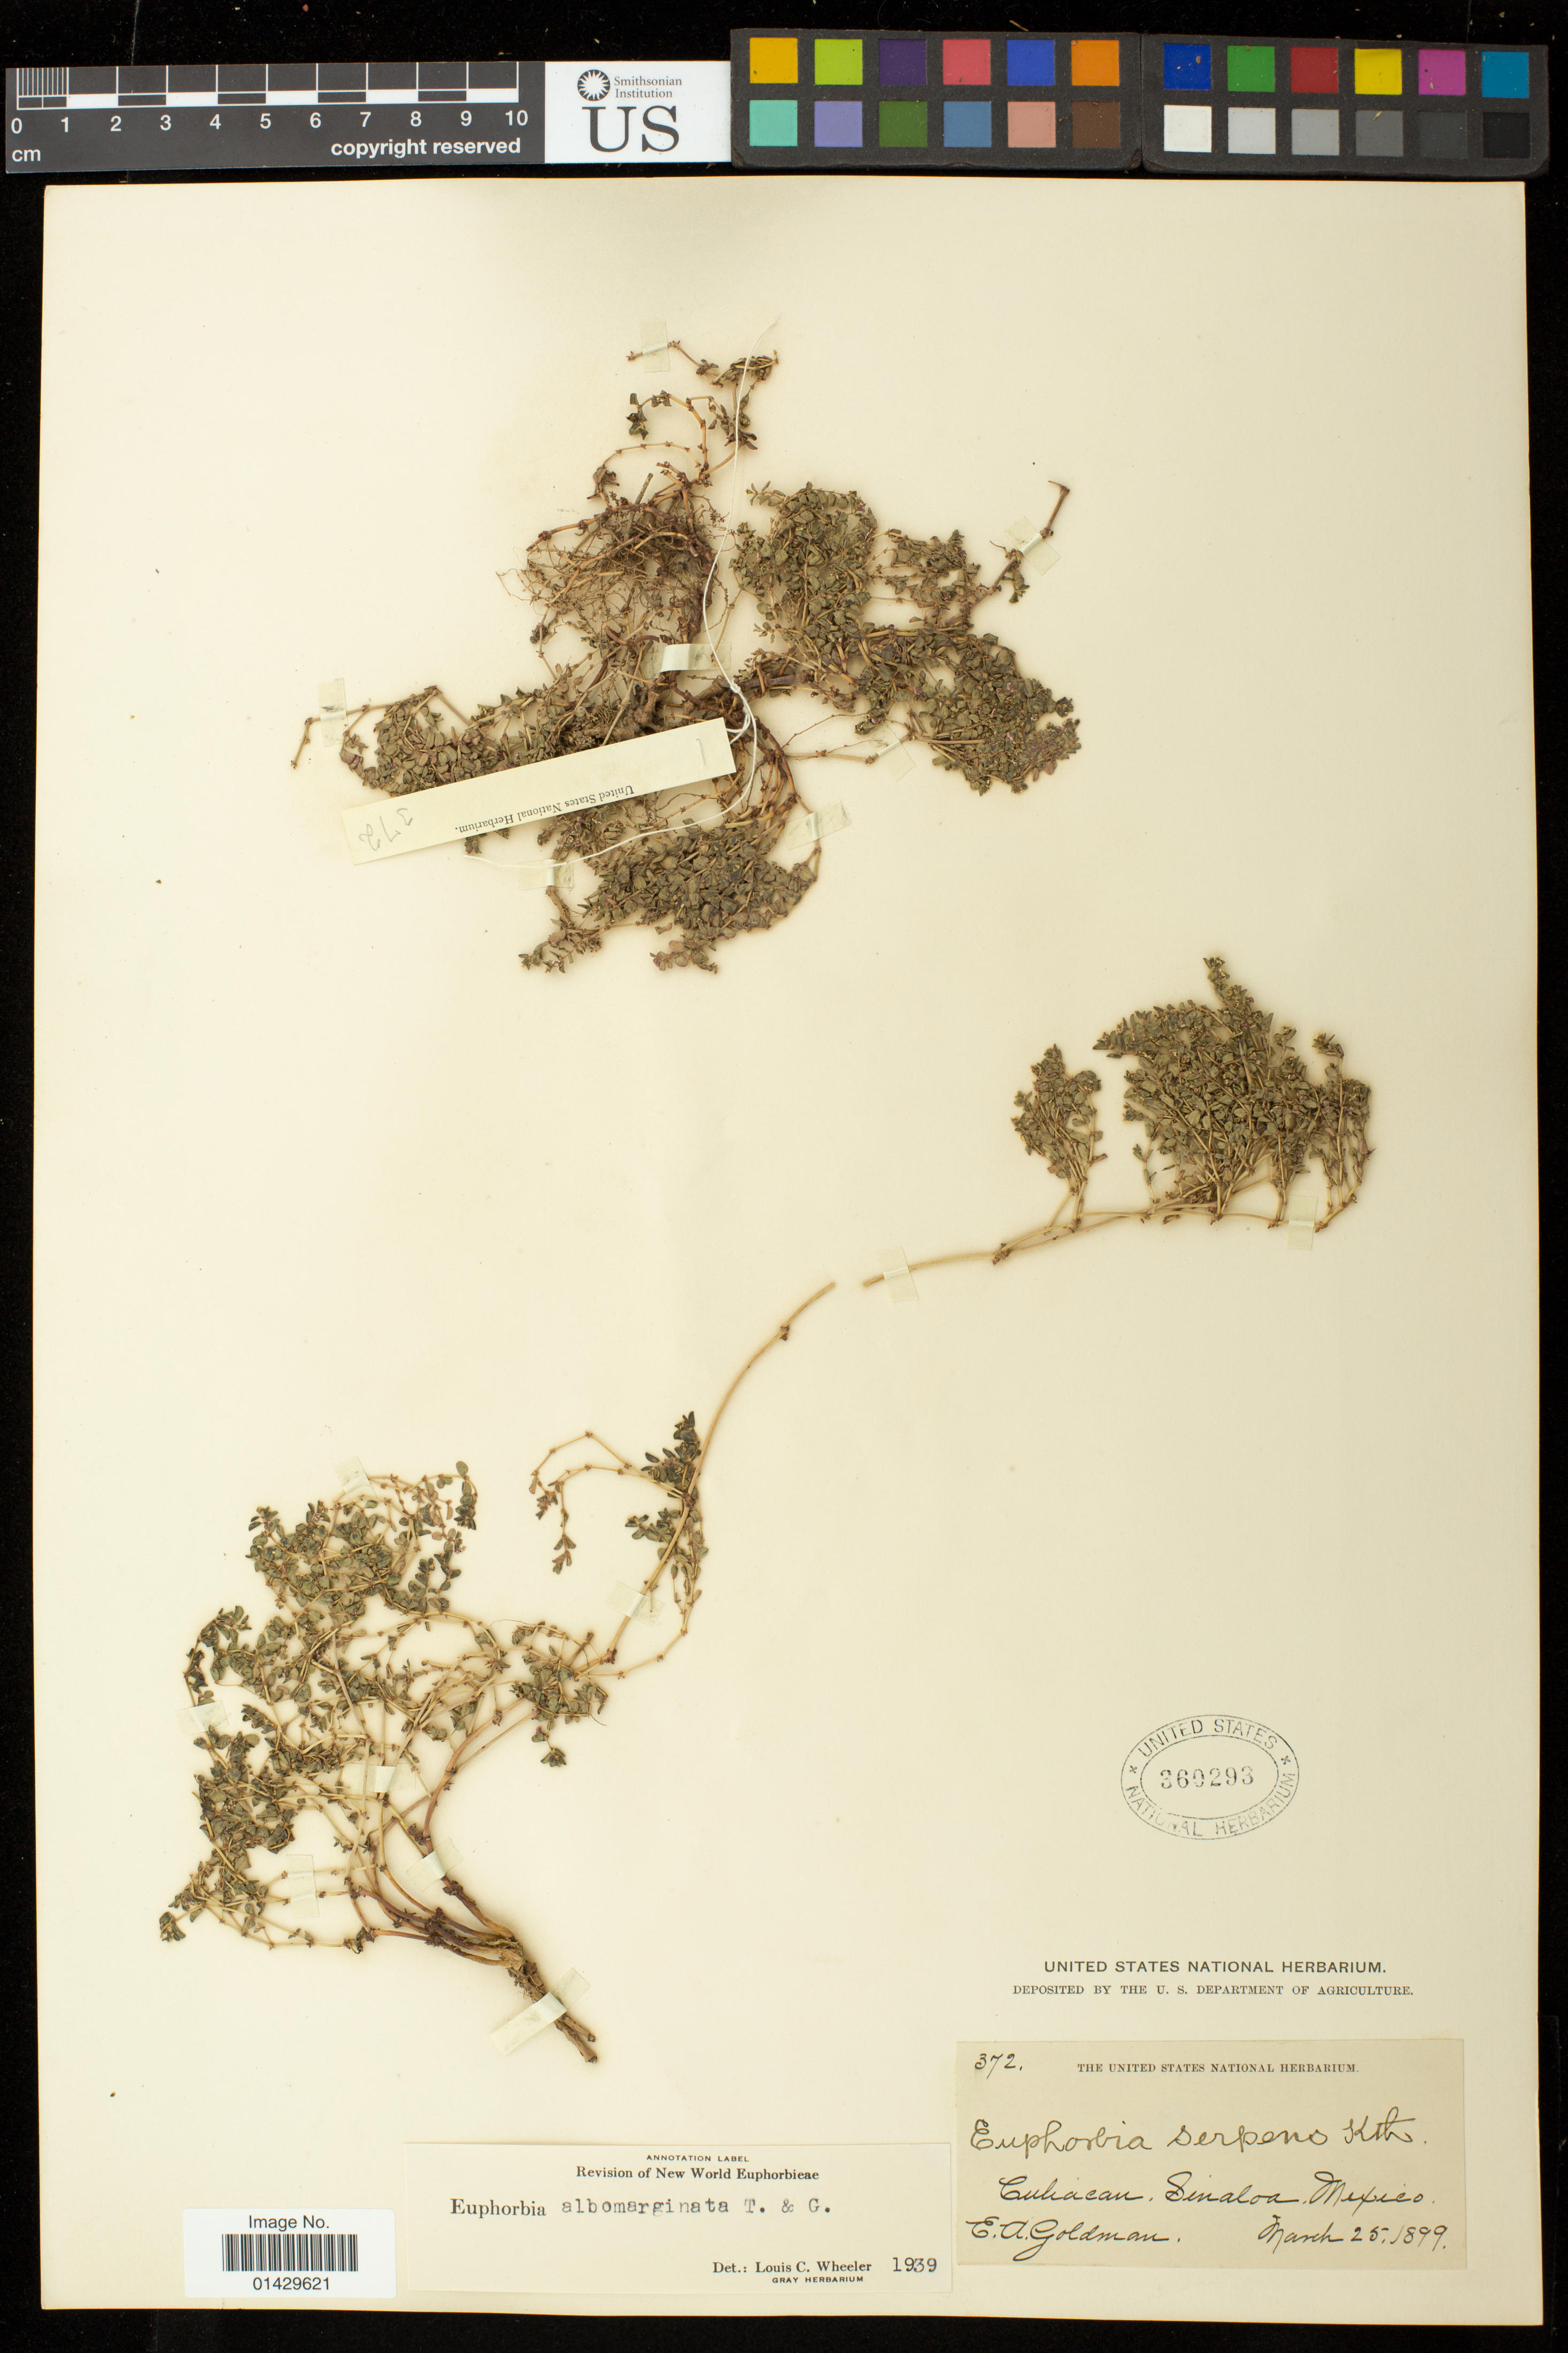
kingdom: Plantae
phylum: Tracheophyta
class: Magnoliopsida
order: Malpighiales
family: Euphorbiaceae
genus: Euphorbia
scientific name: Euphorbia albomarginata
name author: Torr. & A. Gray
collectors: E. A. Goldman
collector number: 372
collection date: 1899-03-25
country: Mexico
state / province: Sinaloa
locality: Culiacan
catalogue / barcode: US 360293